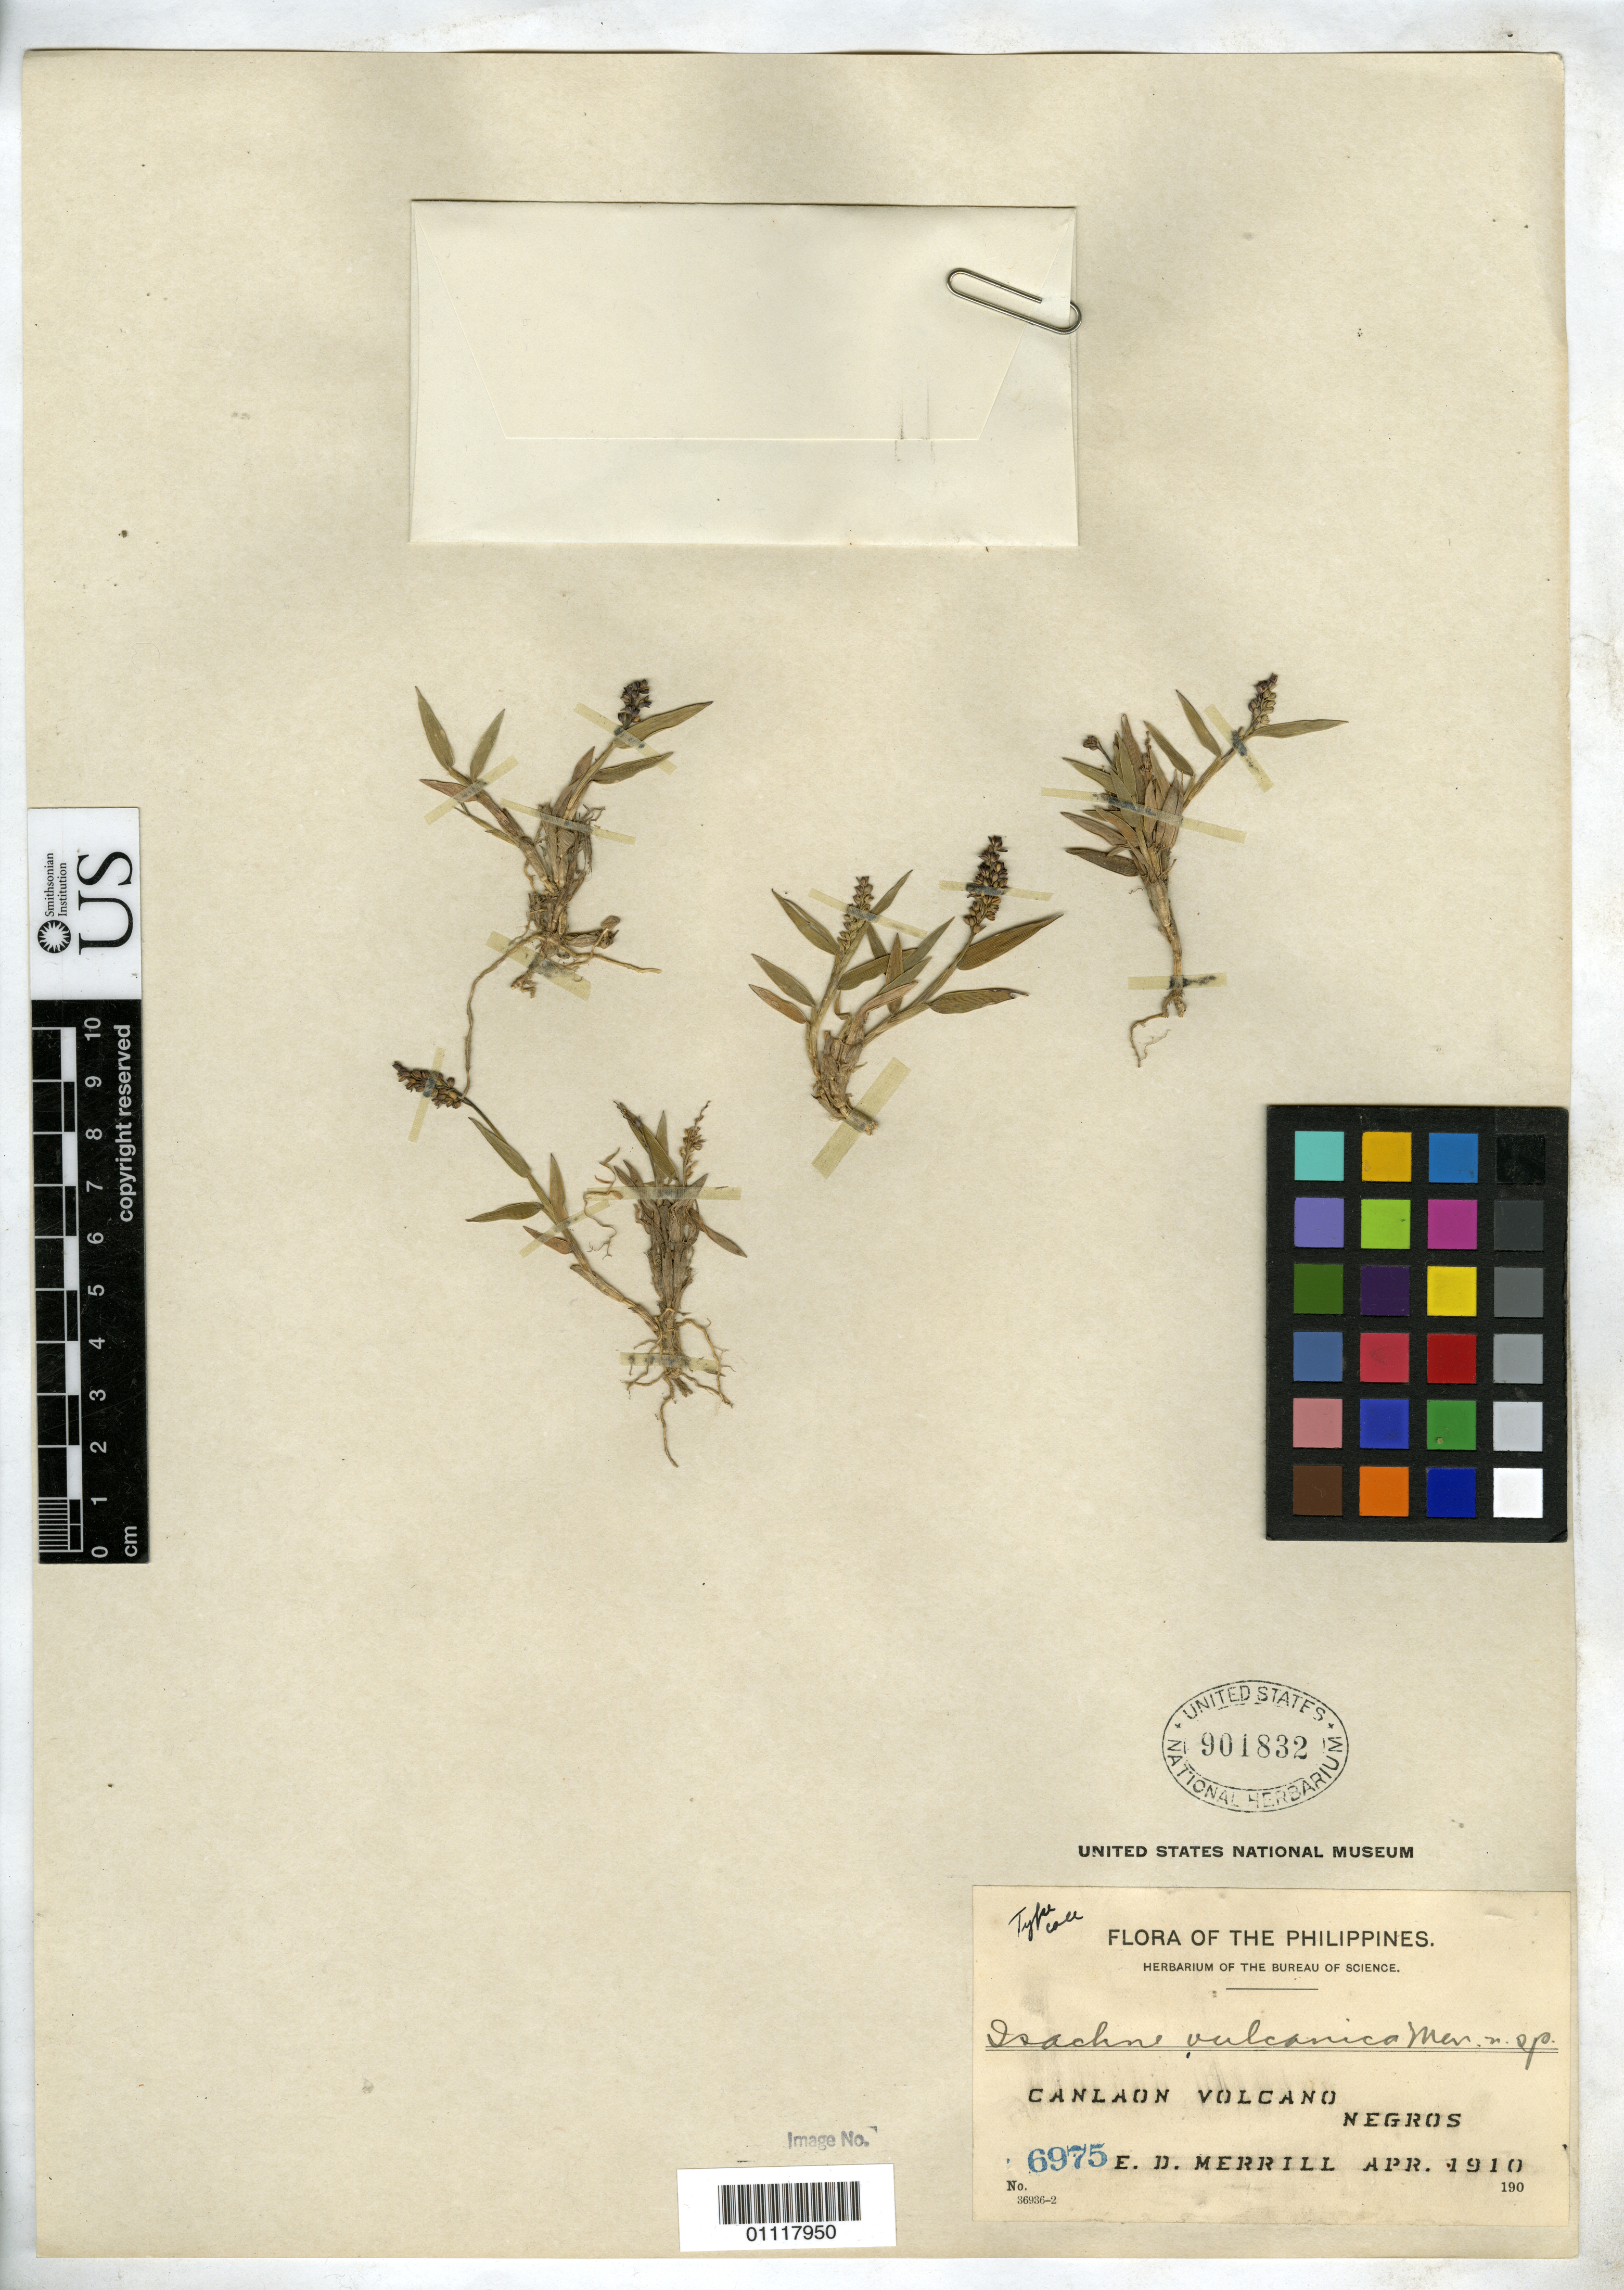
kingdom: Plantae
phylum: Tracheophyta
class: Liliopsida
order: Poales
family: Poaceae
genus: Isachne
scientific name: Isachne vulcanica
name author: Merr.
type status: Type Collection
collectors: E. D. Merrill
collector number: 6975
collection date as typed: Apr 1910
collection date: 1910-04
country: Philippines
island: Negros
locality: Canlaon volcano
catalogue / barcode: US 901832